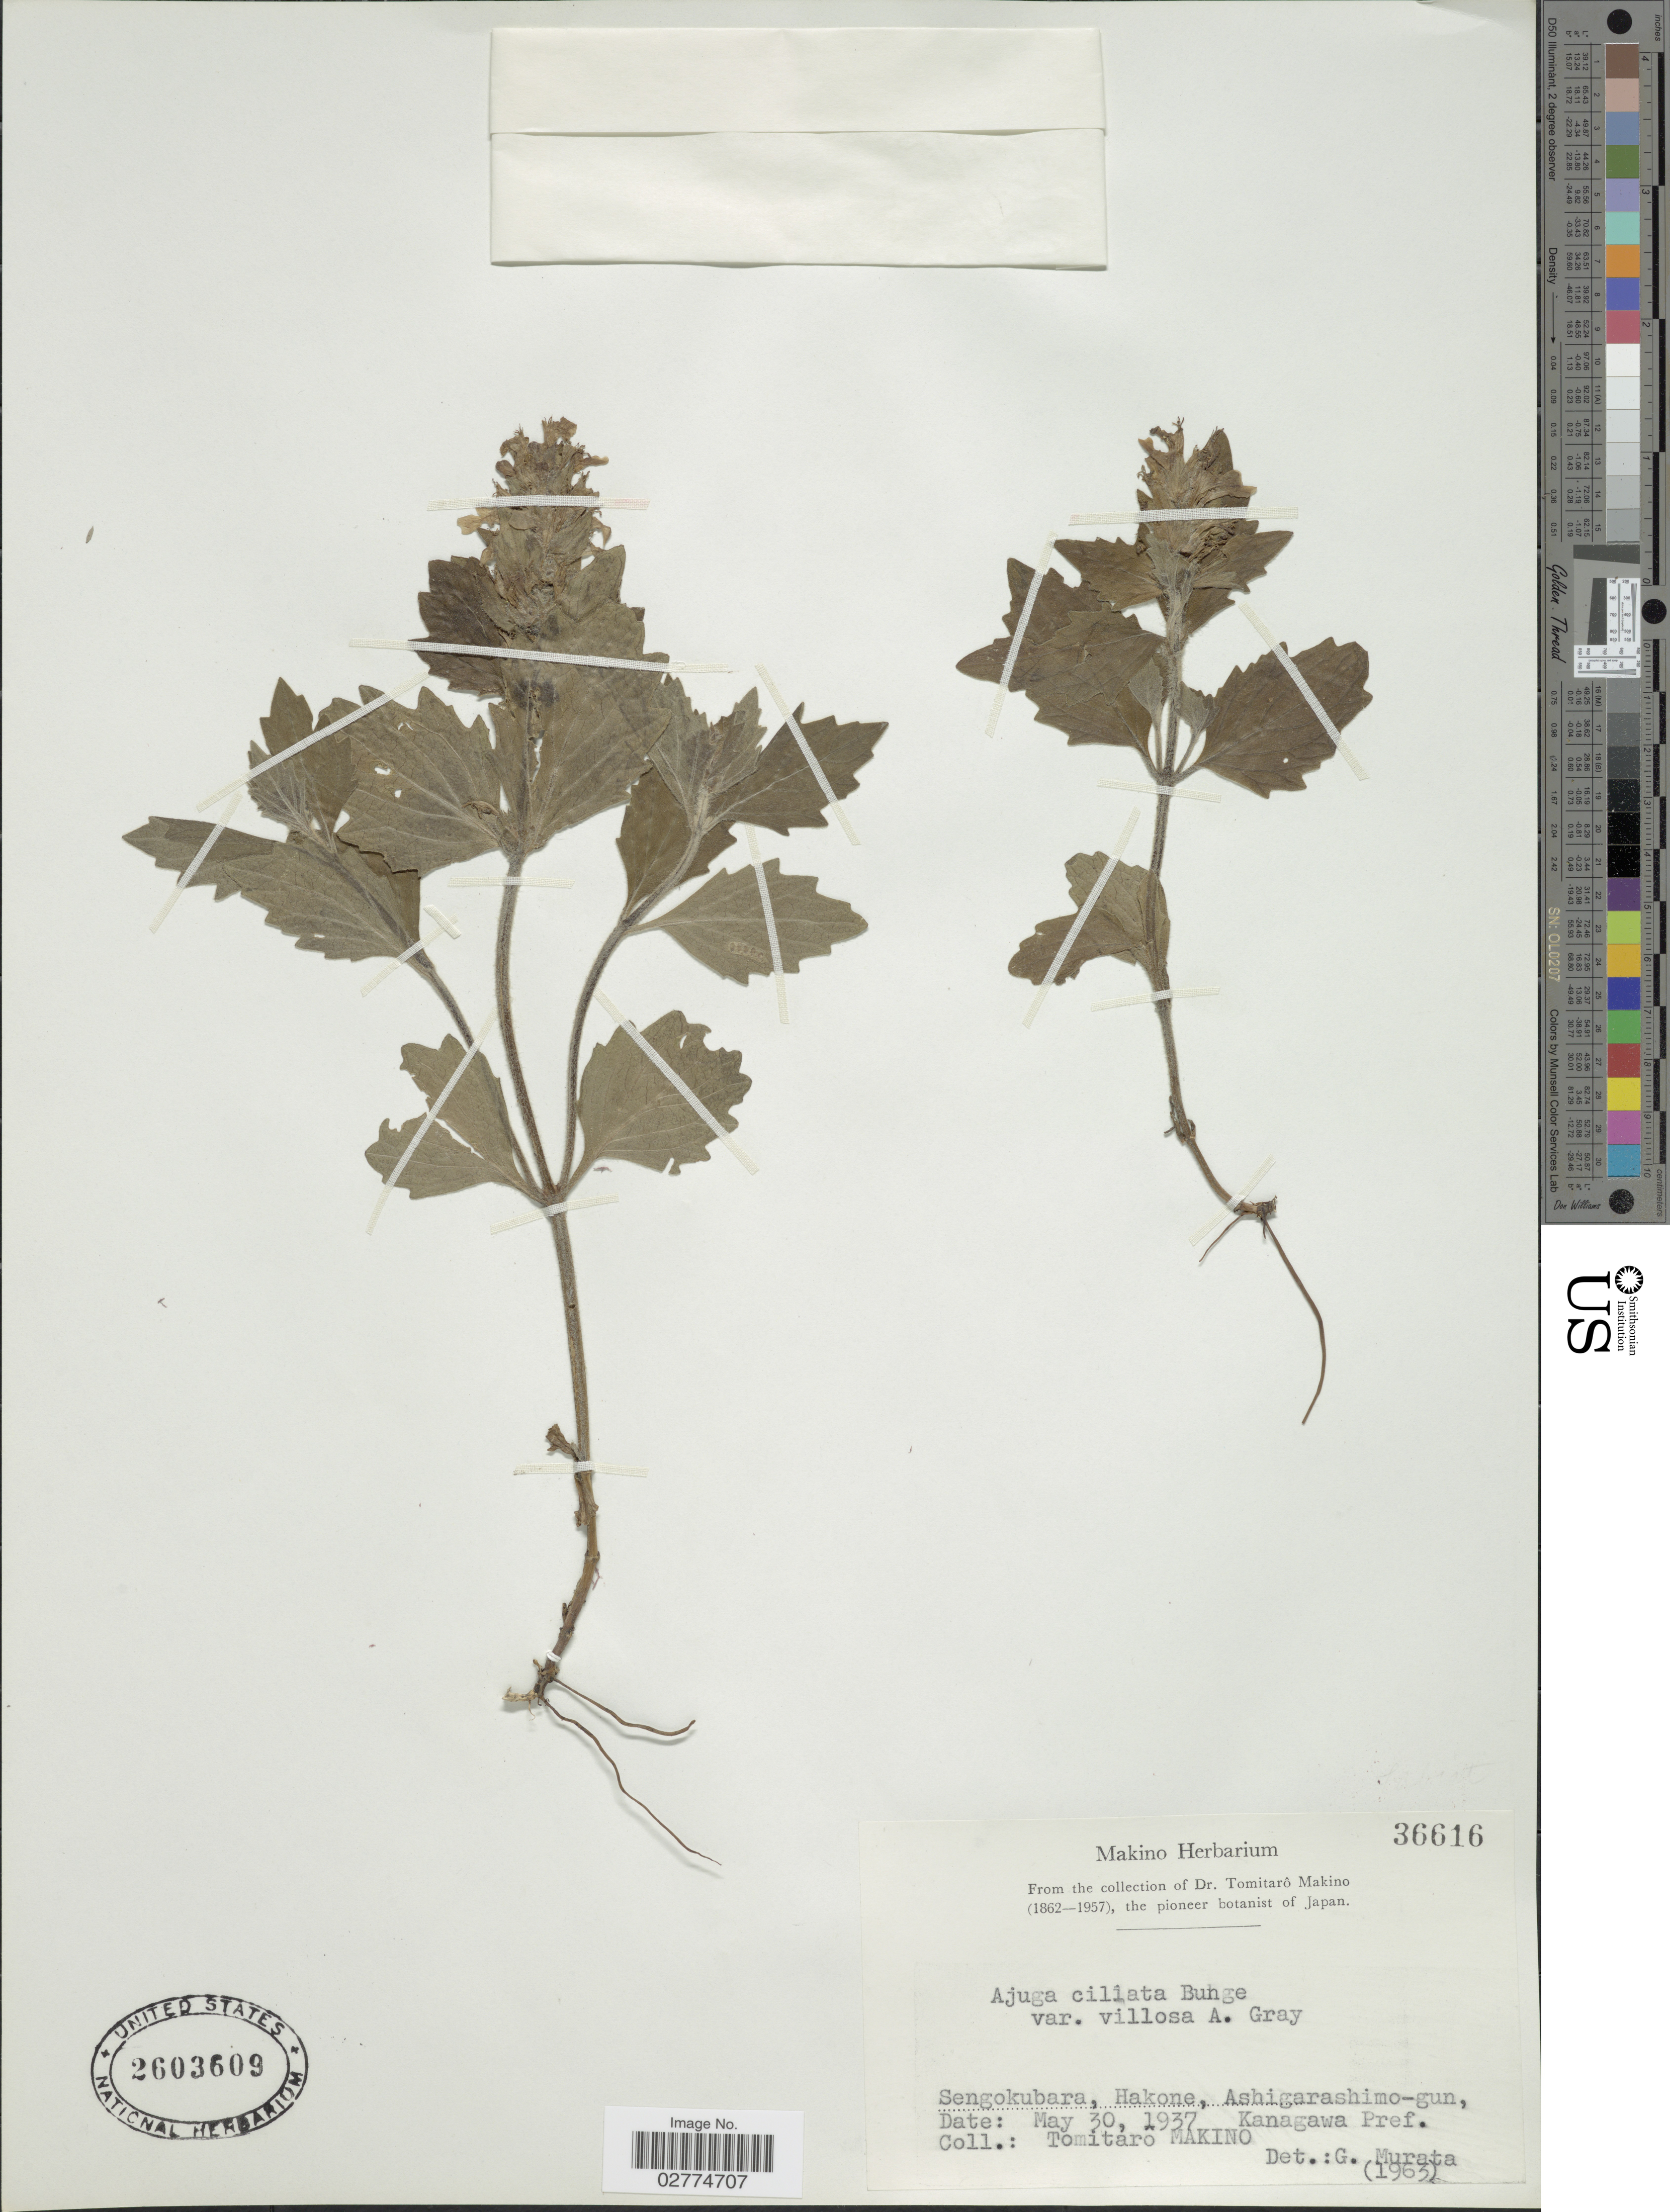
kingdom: Plantae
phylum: Tracheophyta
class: Magnoliopsida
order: Lamiales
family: Lamiaceae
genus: Ajuga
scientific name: Ajuga ciliata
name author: Bunge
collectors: T. Makino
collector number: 36616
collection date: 1937-05-30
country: Japan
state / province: Kanagawa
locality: Sengokubara, Hakone, Ashigarashimo-gun, Kanagawa Pref.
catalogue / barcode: US 2603609